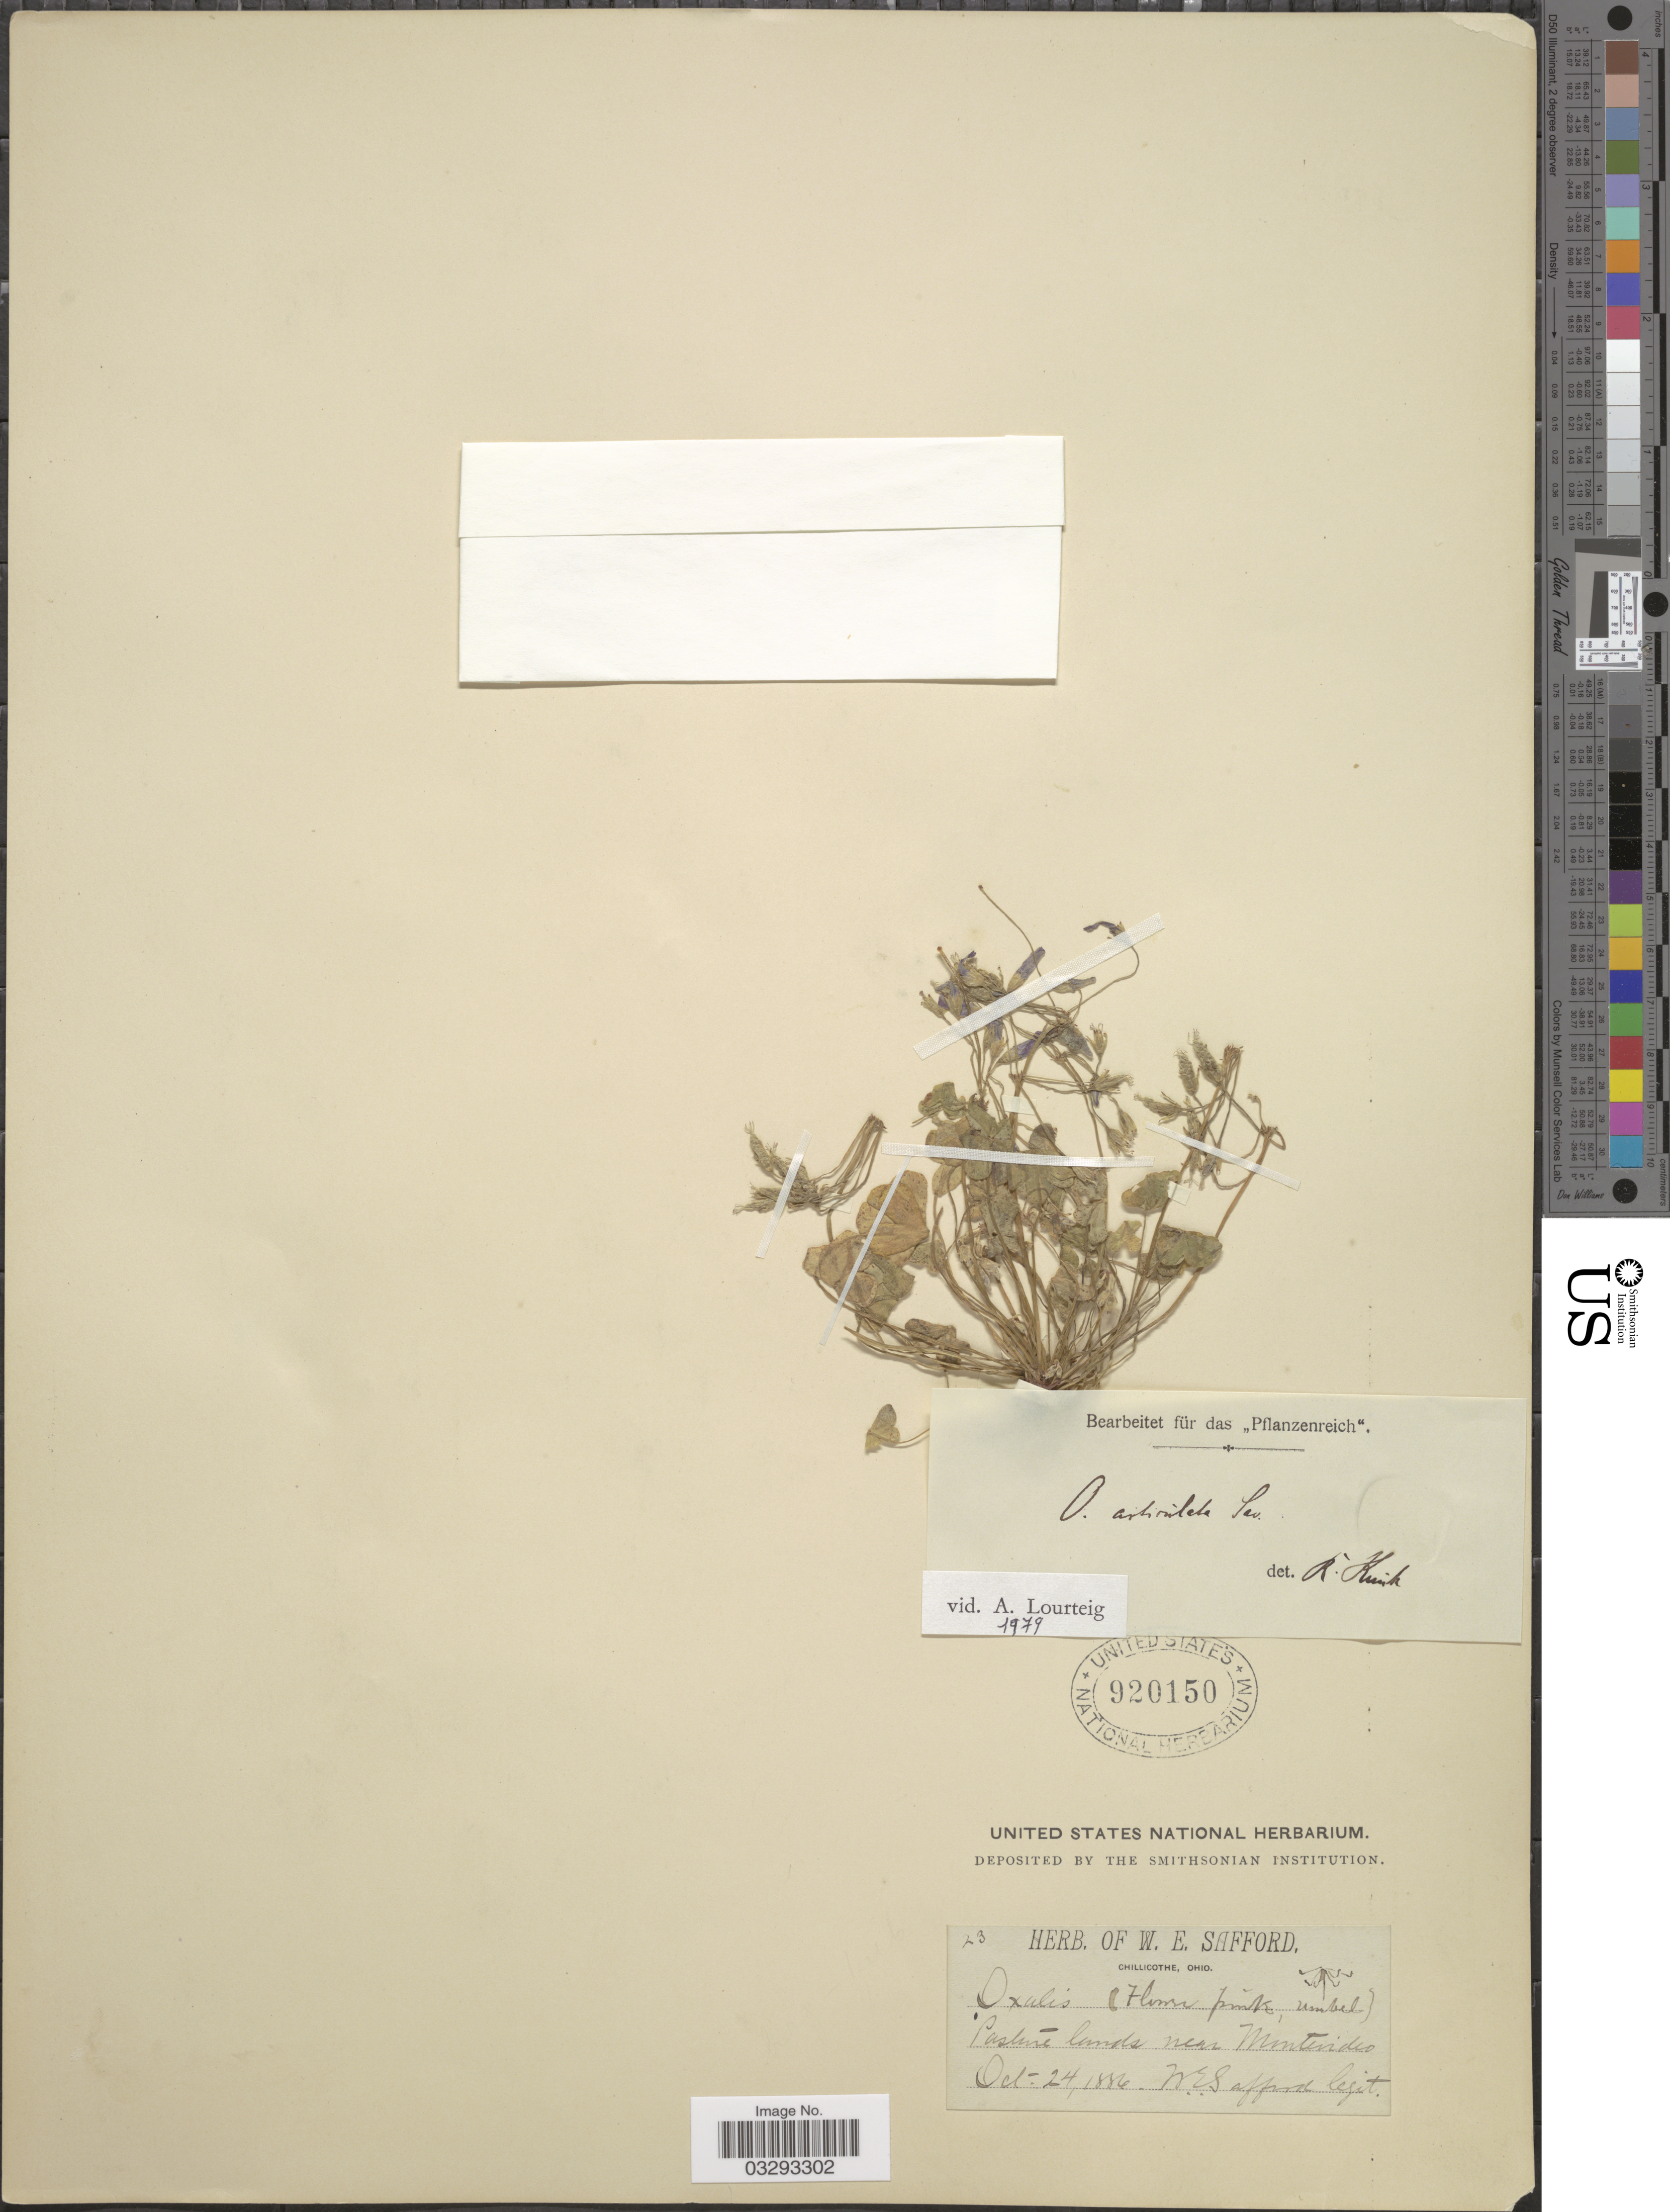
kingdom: Plantae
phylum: Tracheophyta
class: Magnoliopsida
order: Oxalidales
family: Oxalidaceae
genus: Oxalis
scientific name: Oxalis articulata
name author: Savigny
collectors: W. E. Safford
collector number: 23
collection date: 1886-10-24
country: United States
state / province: Ohio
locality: Pasture lands near Montevideo.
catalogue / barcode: US 920150